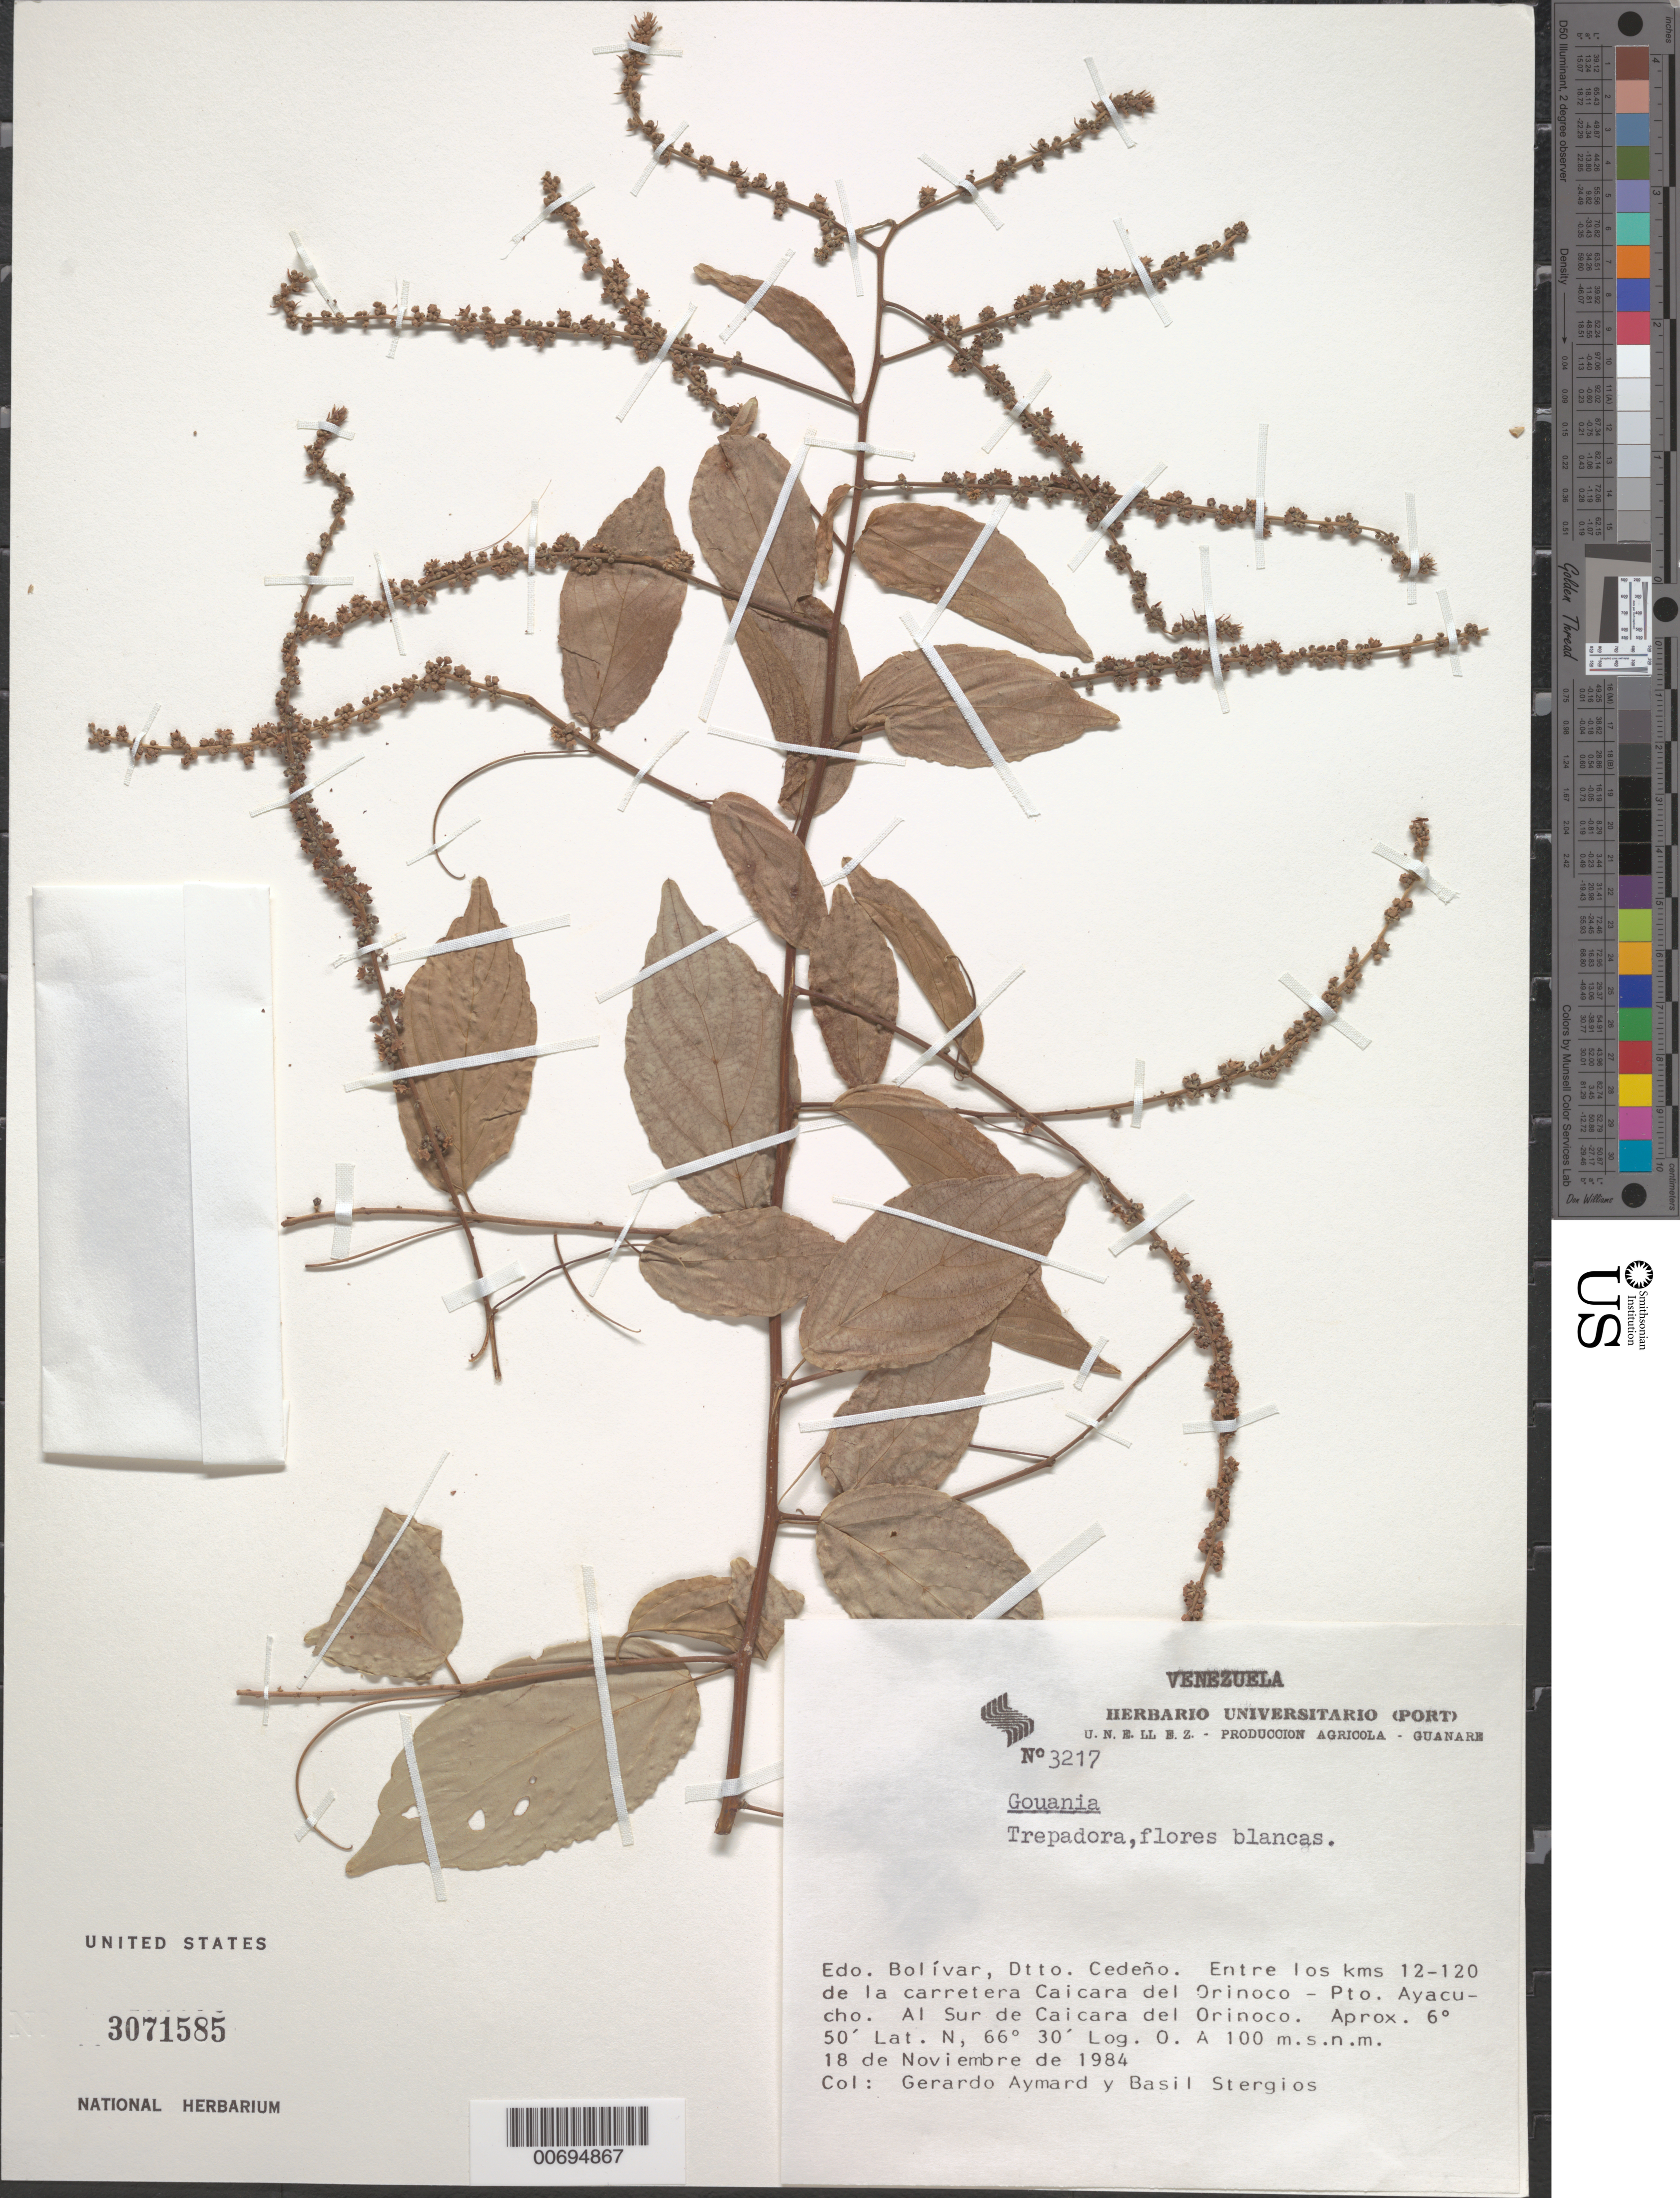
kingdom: Plantae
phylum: Tracheophyta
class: Magnoliopsida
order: Rosales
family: Rhamnaceae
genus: Gouania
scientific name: Gouania sp.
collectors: G. A. Aymard & B. G. Stergios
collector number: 3217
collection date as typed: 18-Nov-84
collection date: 1984-11-18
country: Venezuela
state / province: Bolívar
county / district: Cedeño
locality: Caicara del Orinoco - Puerto Ayacucho carretera, km 12-120, S de Caicara del Orinoco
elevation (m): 100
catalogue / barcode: US 3071585